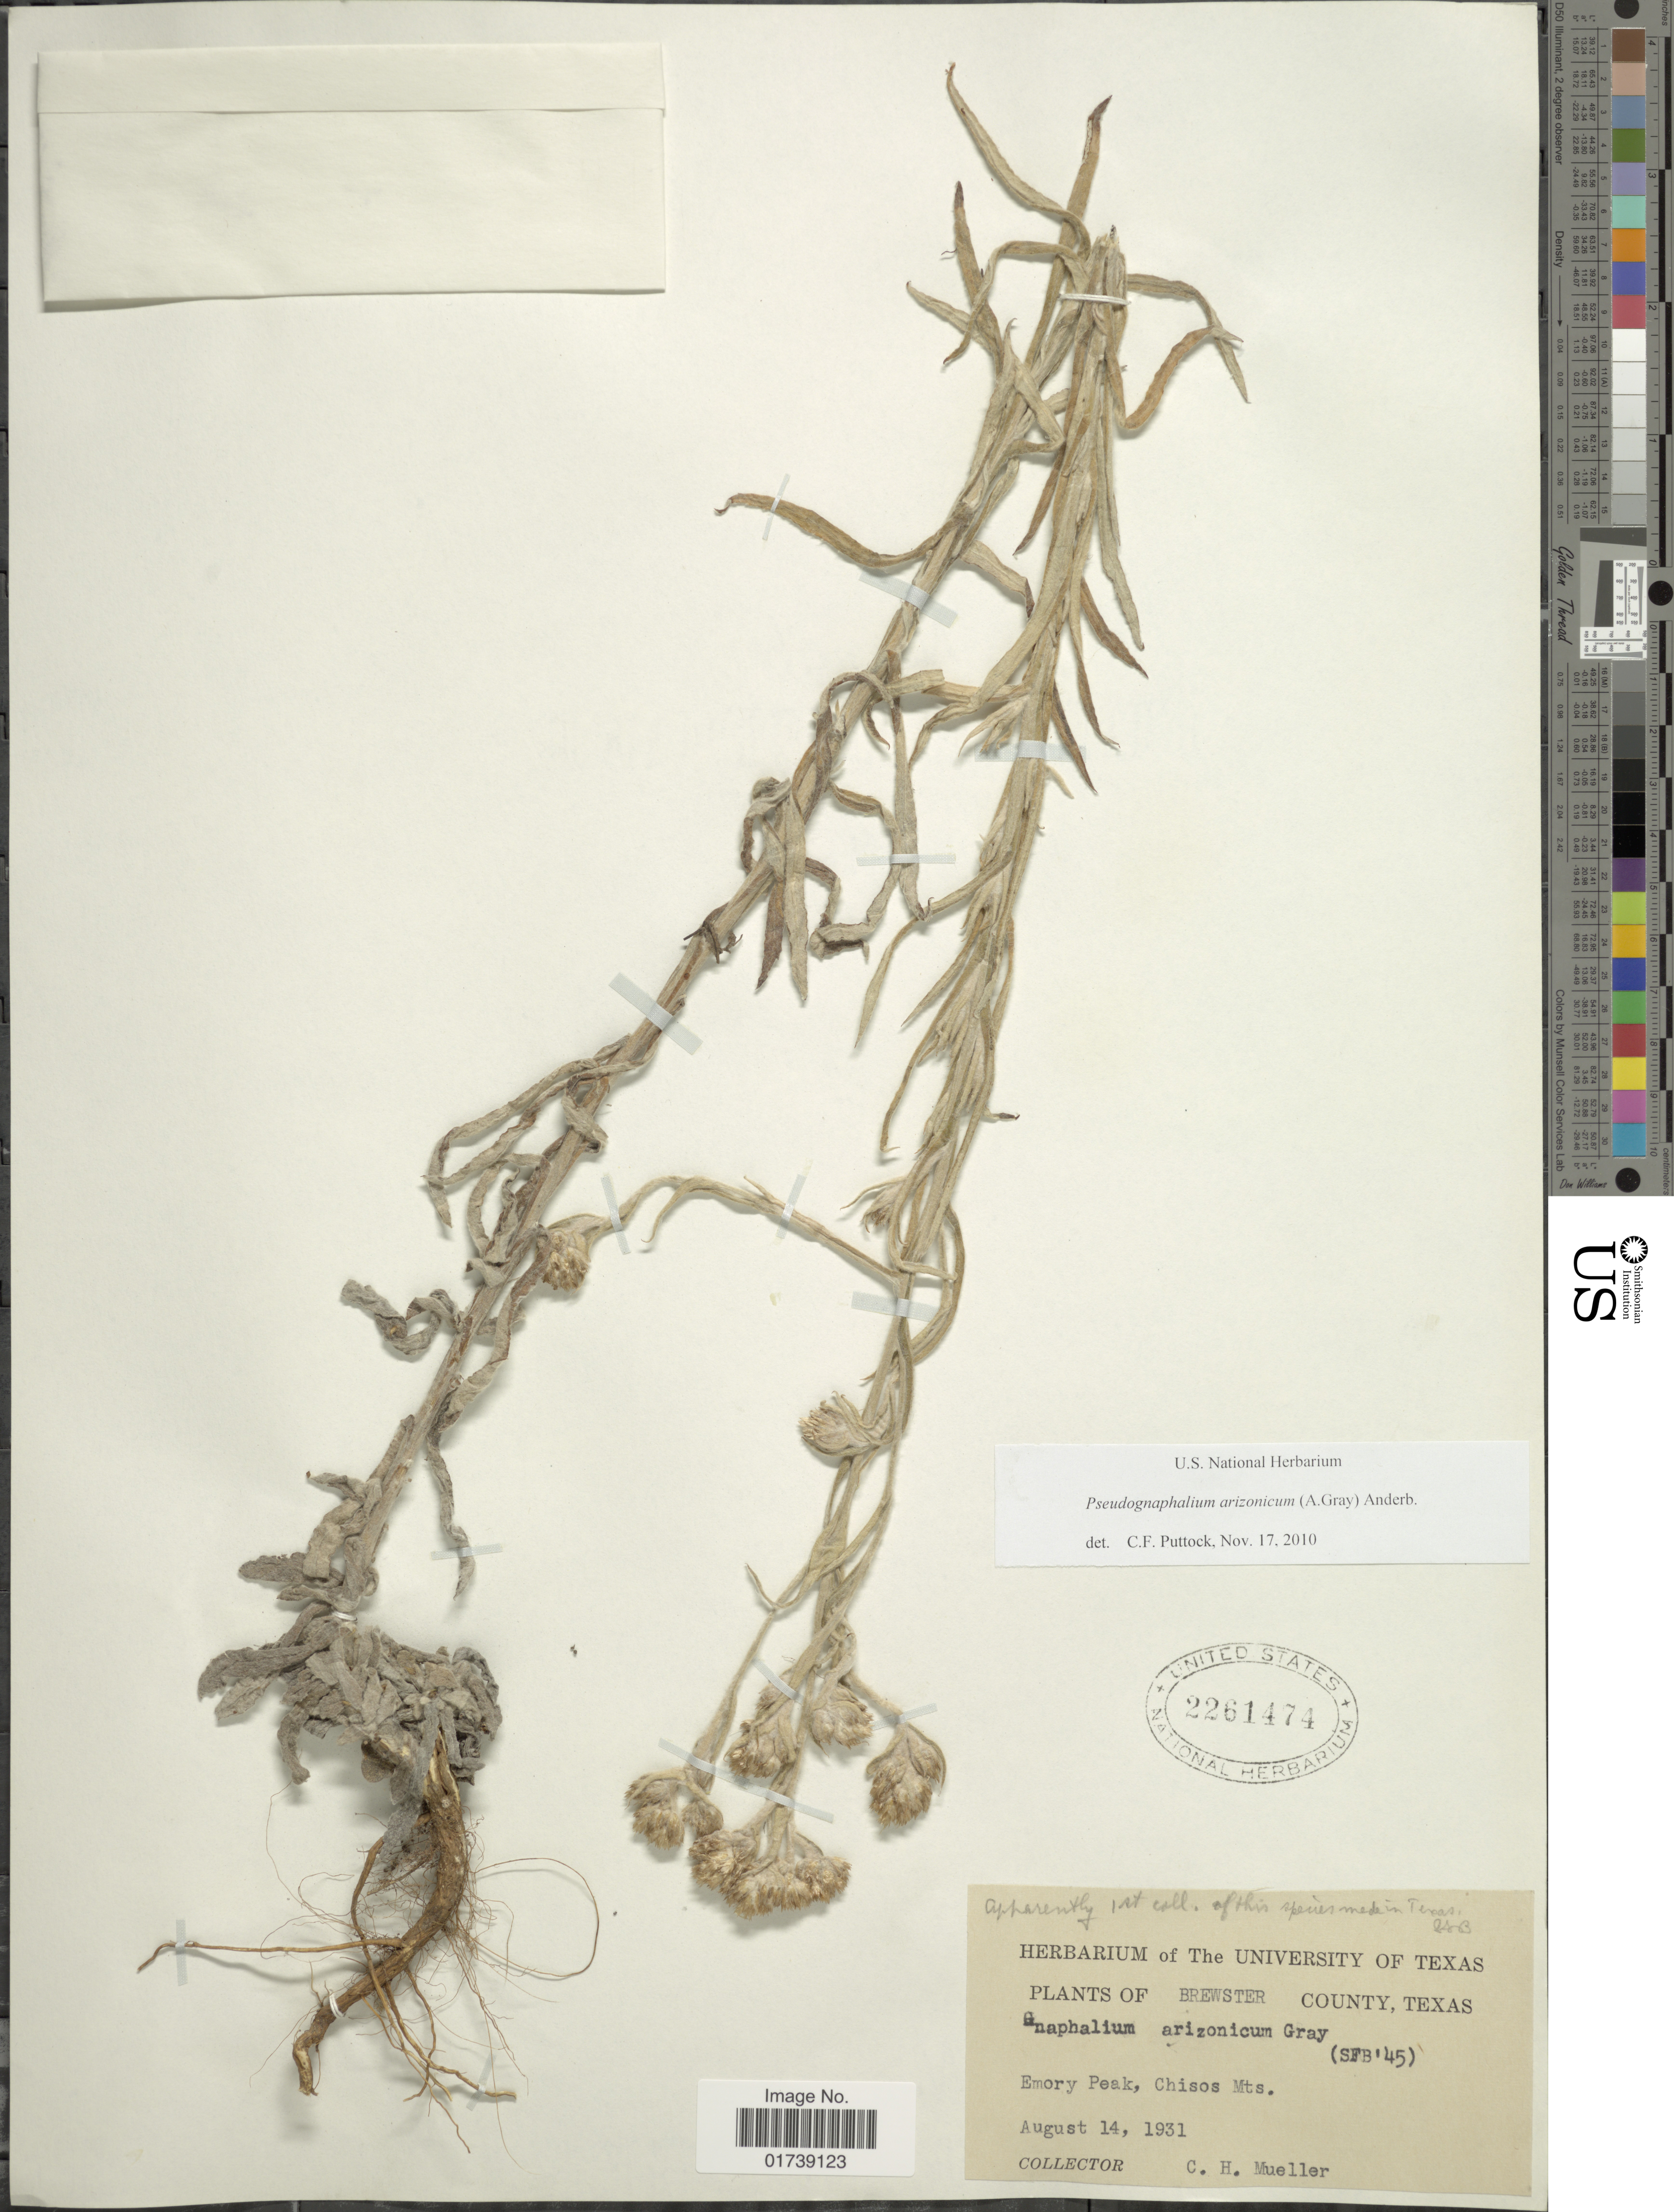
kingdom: Plantae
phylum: Tracheophyta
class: Magnoliopsida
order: Asterales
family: Asteraceae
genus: Pseudognaphalium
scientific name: Pseudognaphalium biolettii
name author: Anderb.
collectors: C. H. Mueller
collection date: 1931-08-14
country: United States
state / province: Texas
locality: Brewster County, Emory Peak, Chisos Mts.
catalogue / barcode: US 2261474